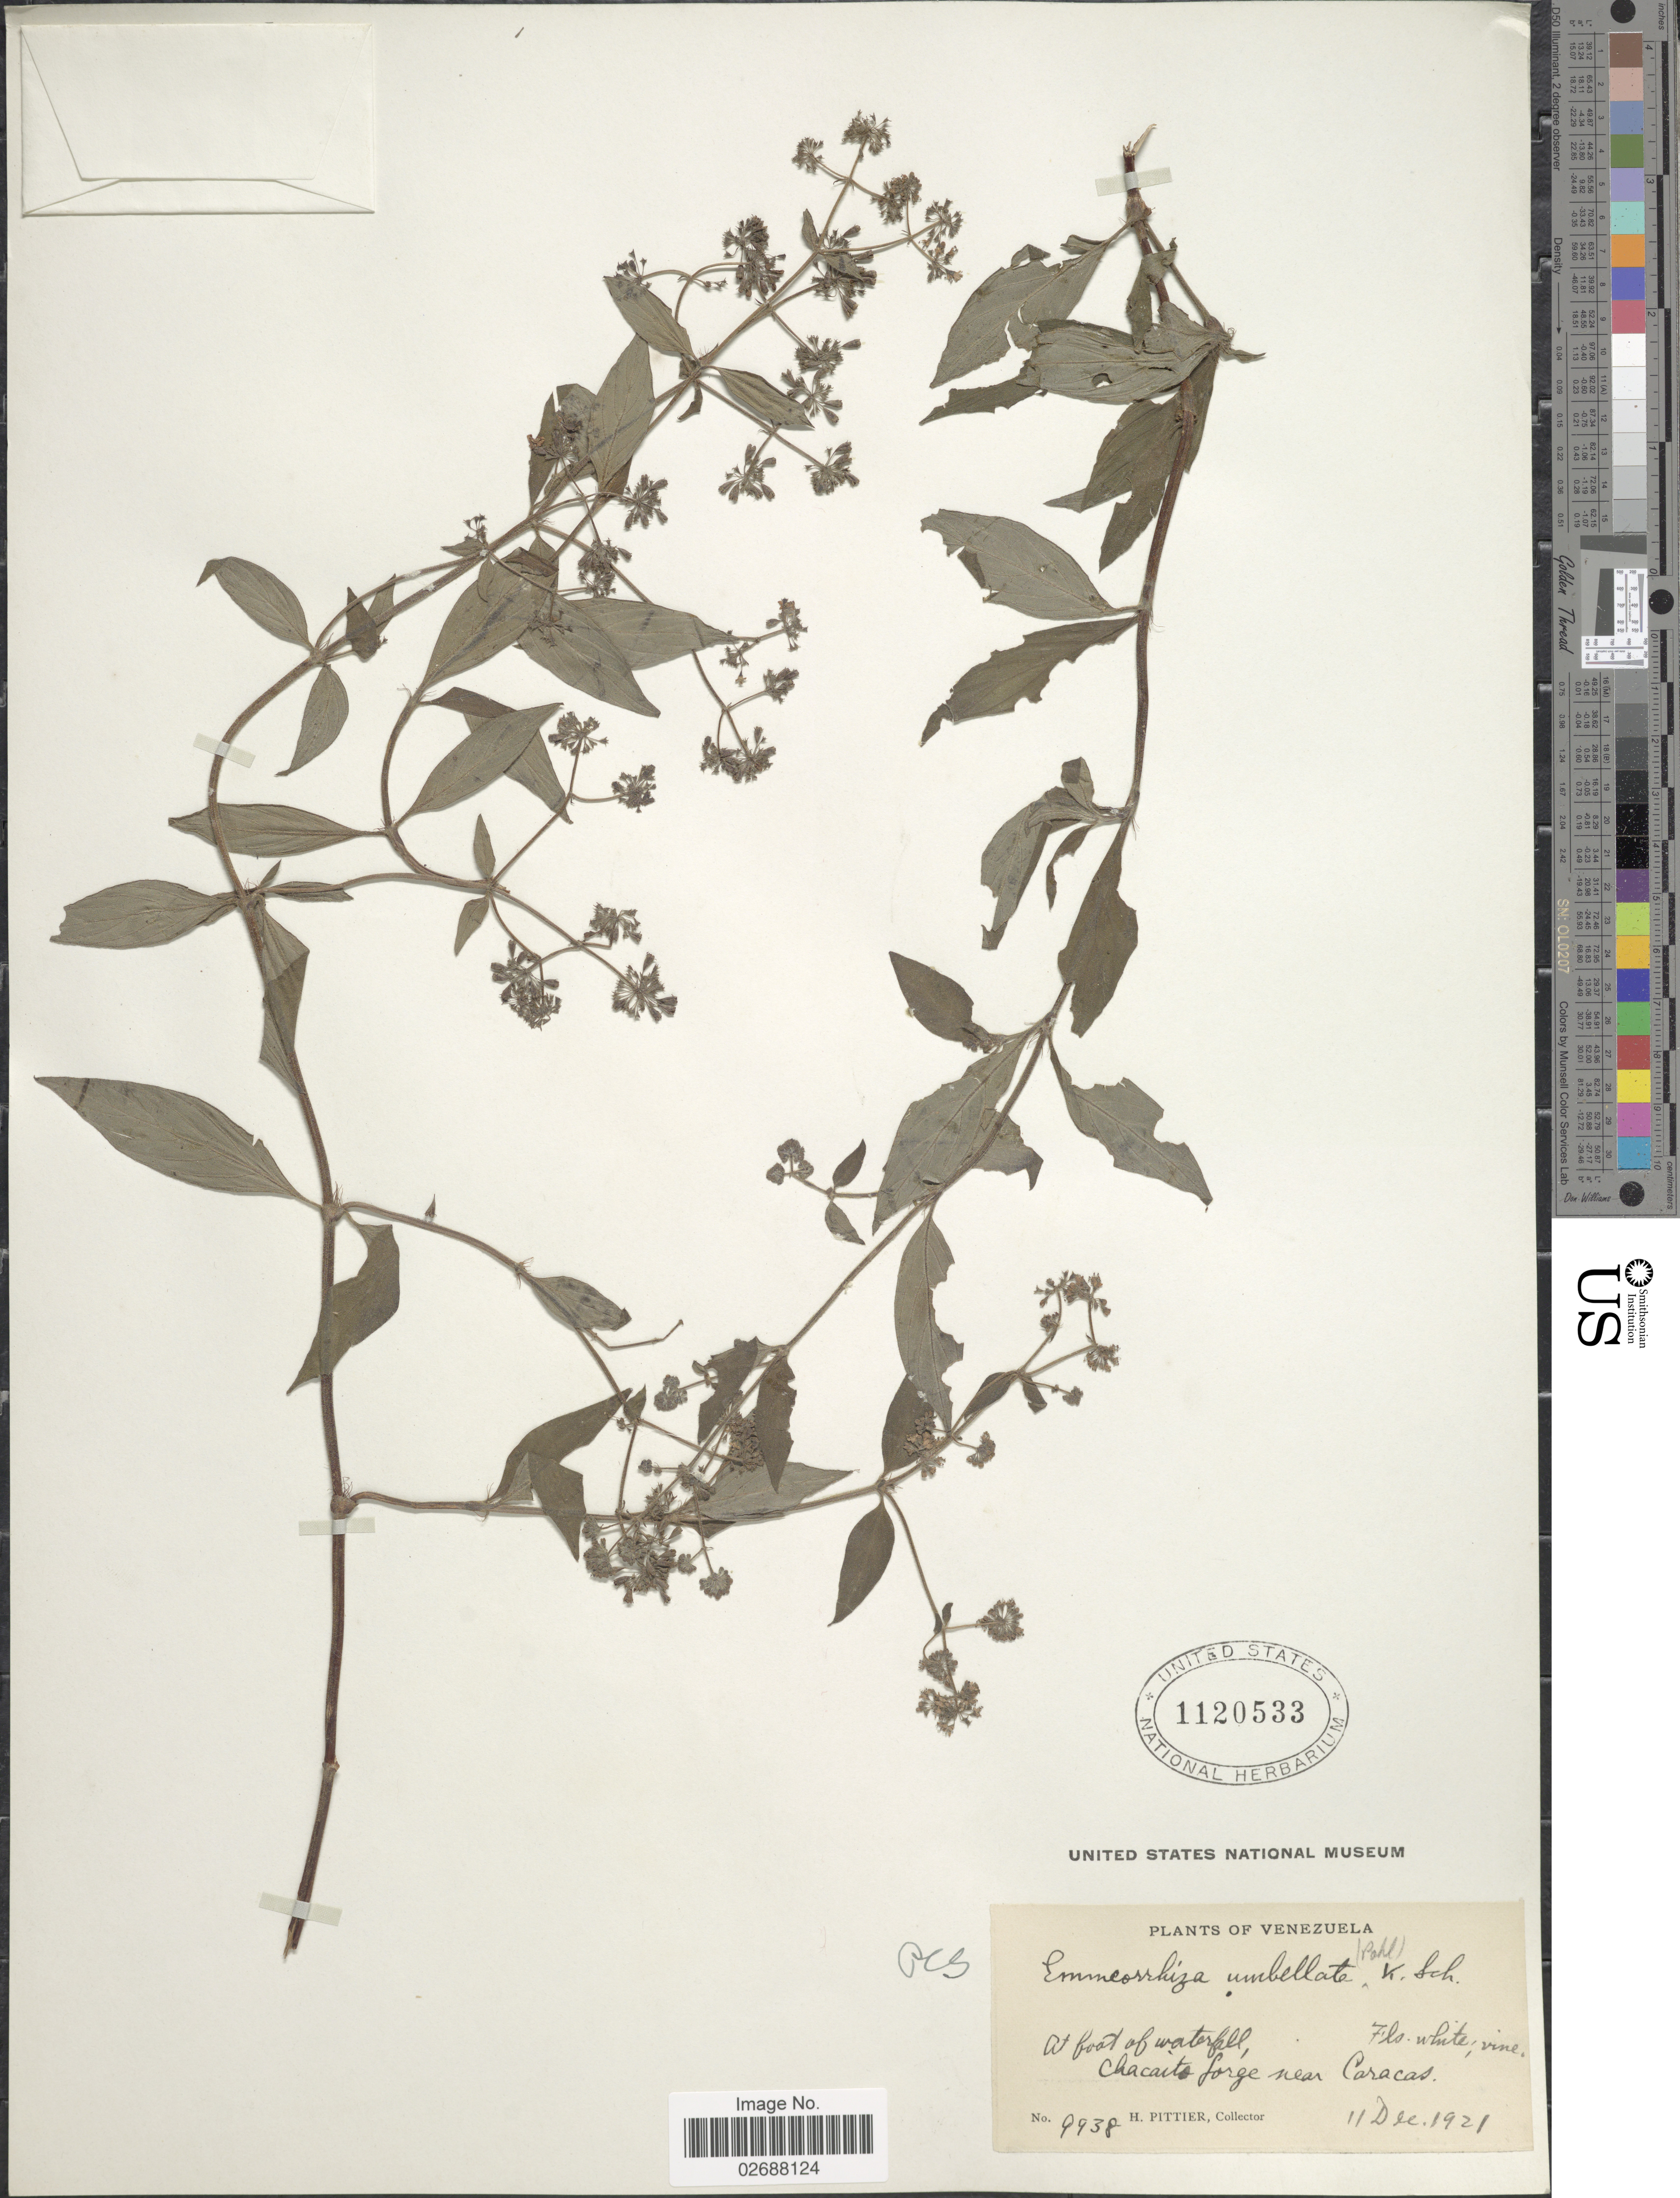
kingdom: Plantae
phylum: Tracheophyta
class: Magnoliopsida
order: Gentianales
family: Rubiaceae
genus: Emmeorhiza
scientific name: Emmeorhiza umbellata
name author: (Spreng.) K. Schum.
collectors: H. F. Pittier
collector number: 9938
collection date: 1921-12-11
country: Venezuela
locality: At foot of waterfall, Chacaito Gorge near Caracas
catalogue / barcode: US 1120533